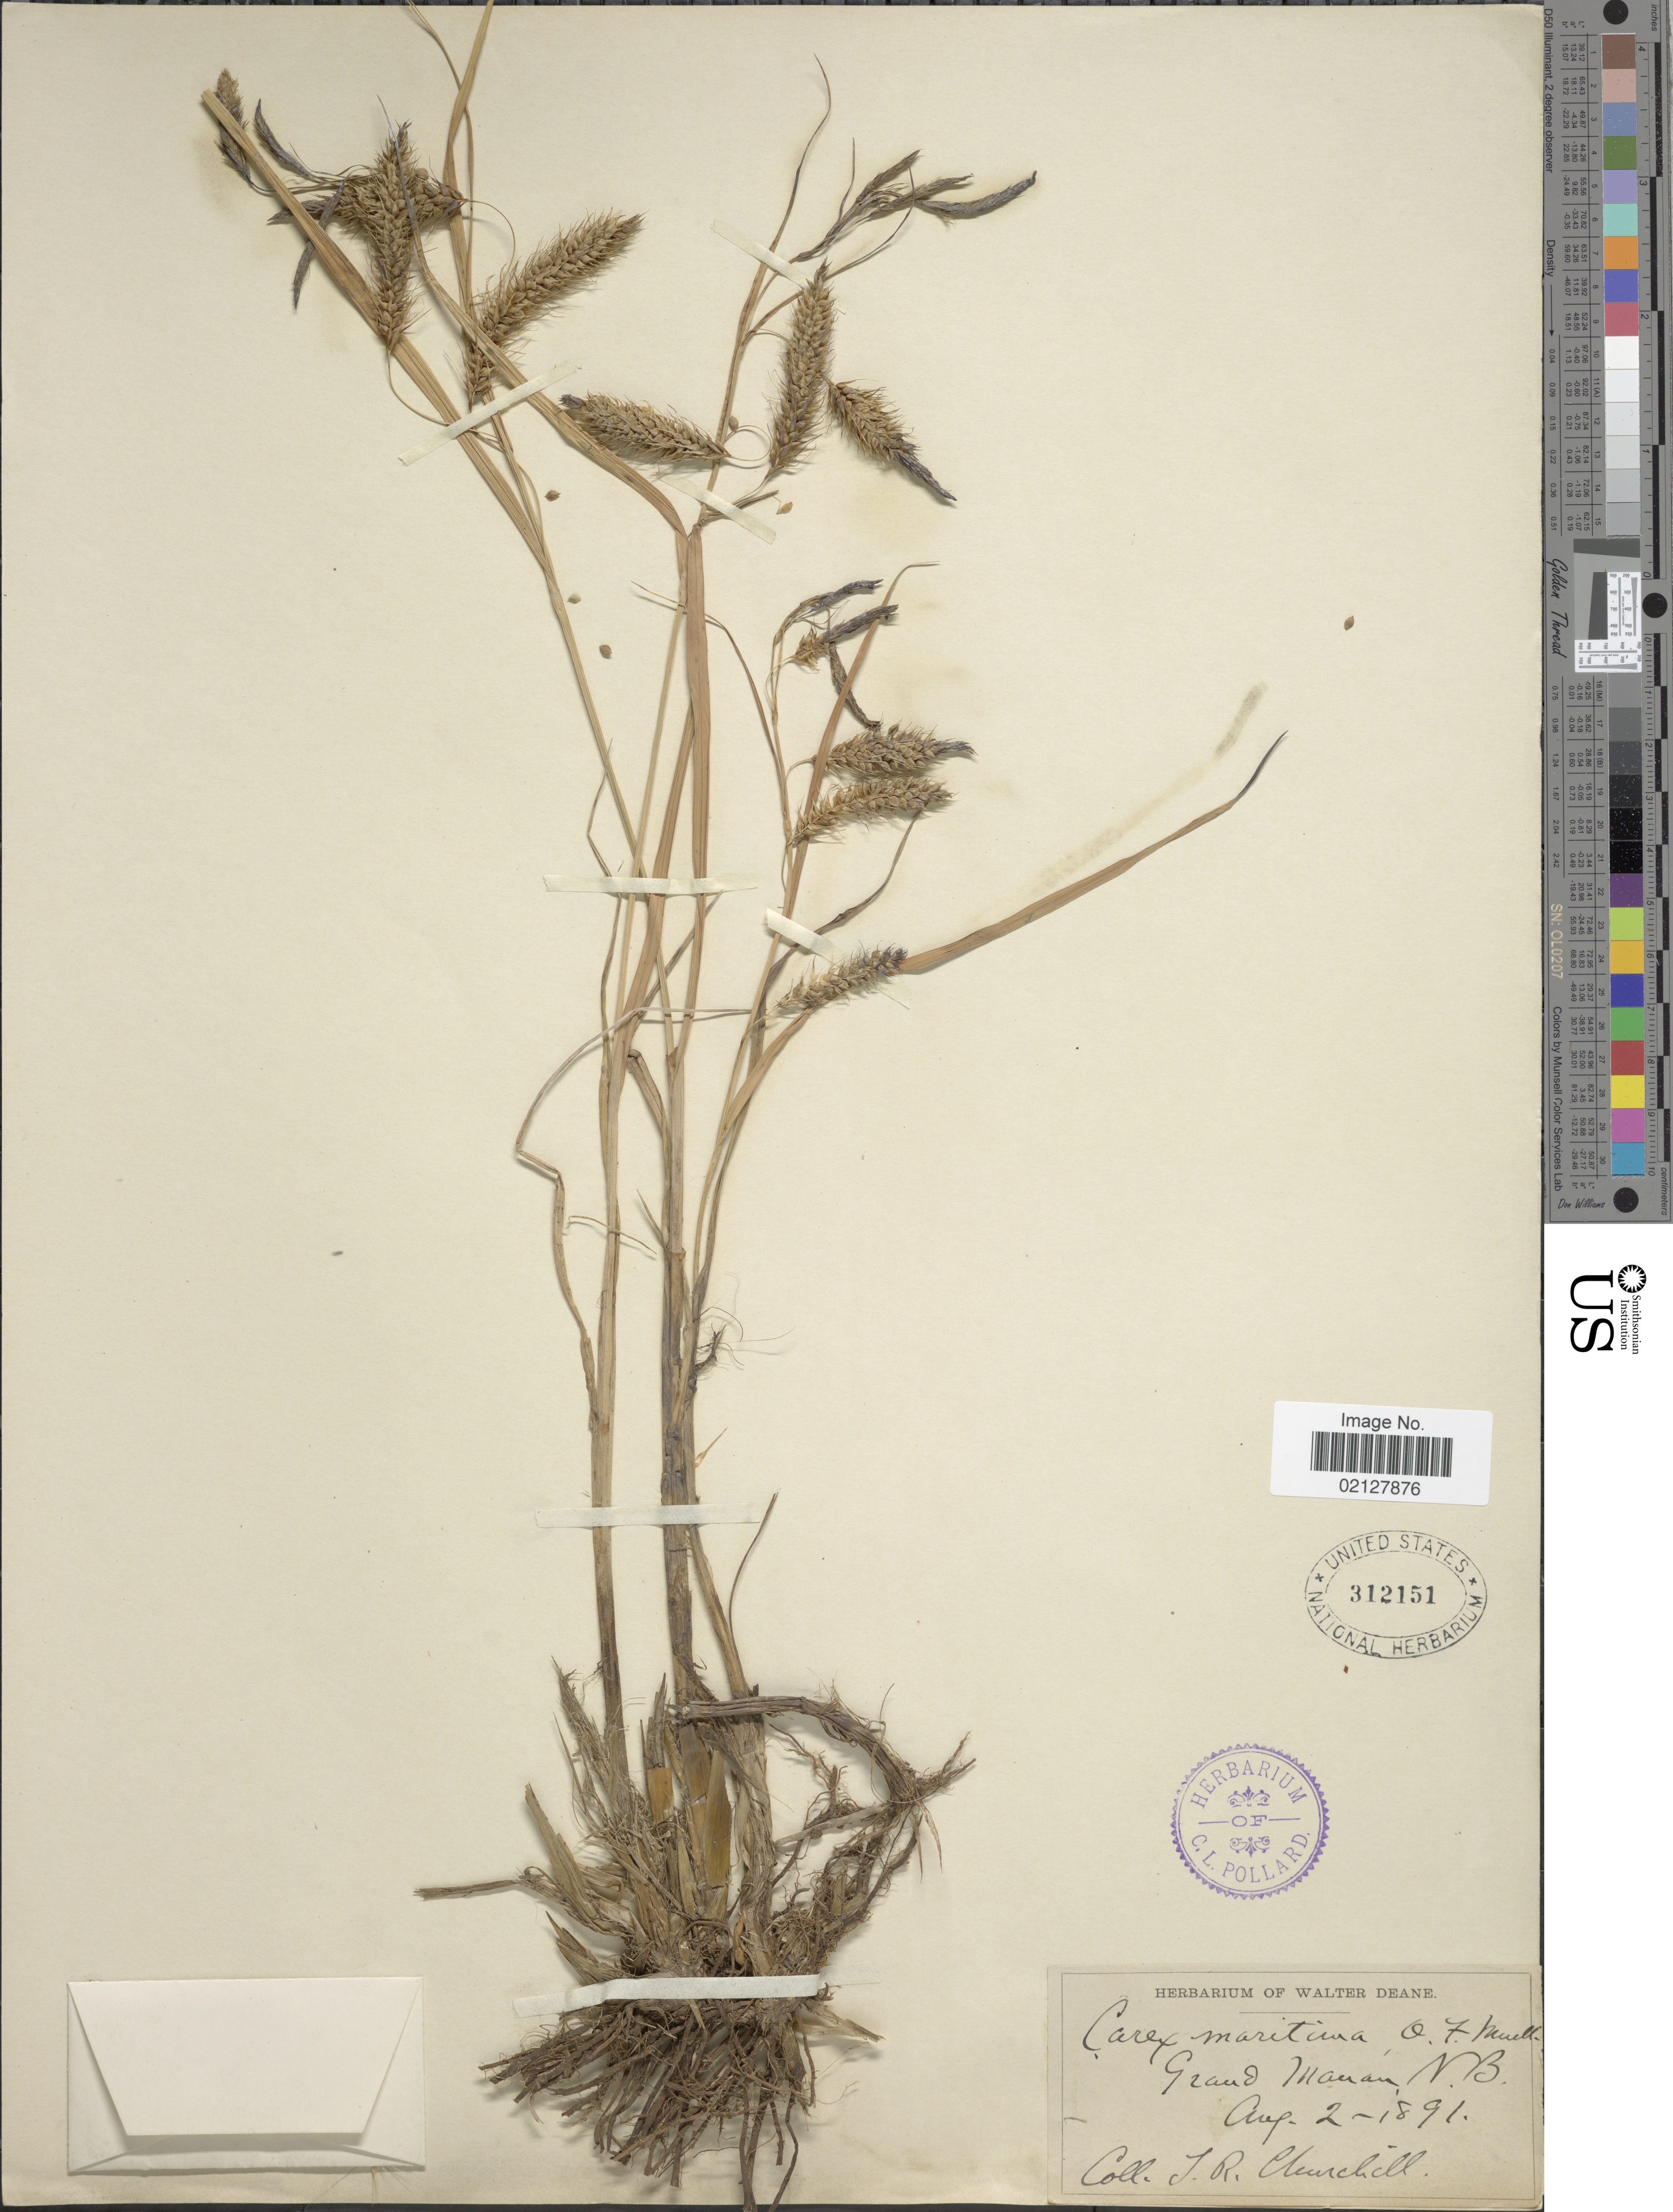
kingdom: Plantae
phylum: Tracheophyta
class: Liliopsida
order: Poales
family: Cyperaceae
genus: Carex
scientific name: Carex paleacea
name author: Schreb. ex Wahlenb.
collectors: J. Churchill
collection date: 1891-08-02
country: Canada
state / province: New Brunswick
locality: Grand Manan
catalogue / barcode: US 312151